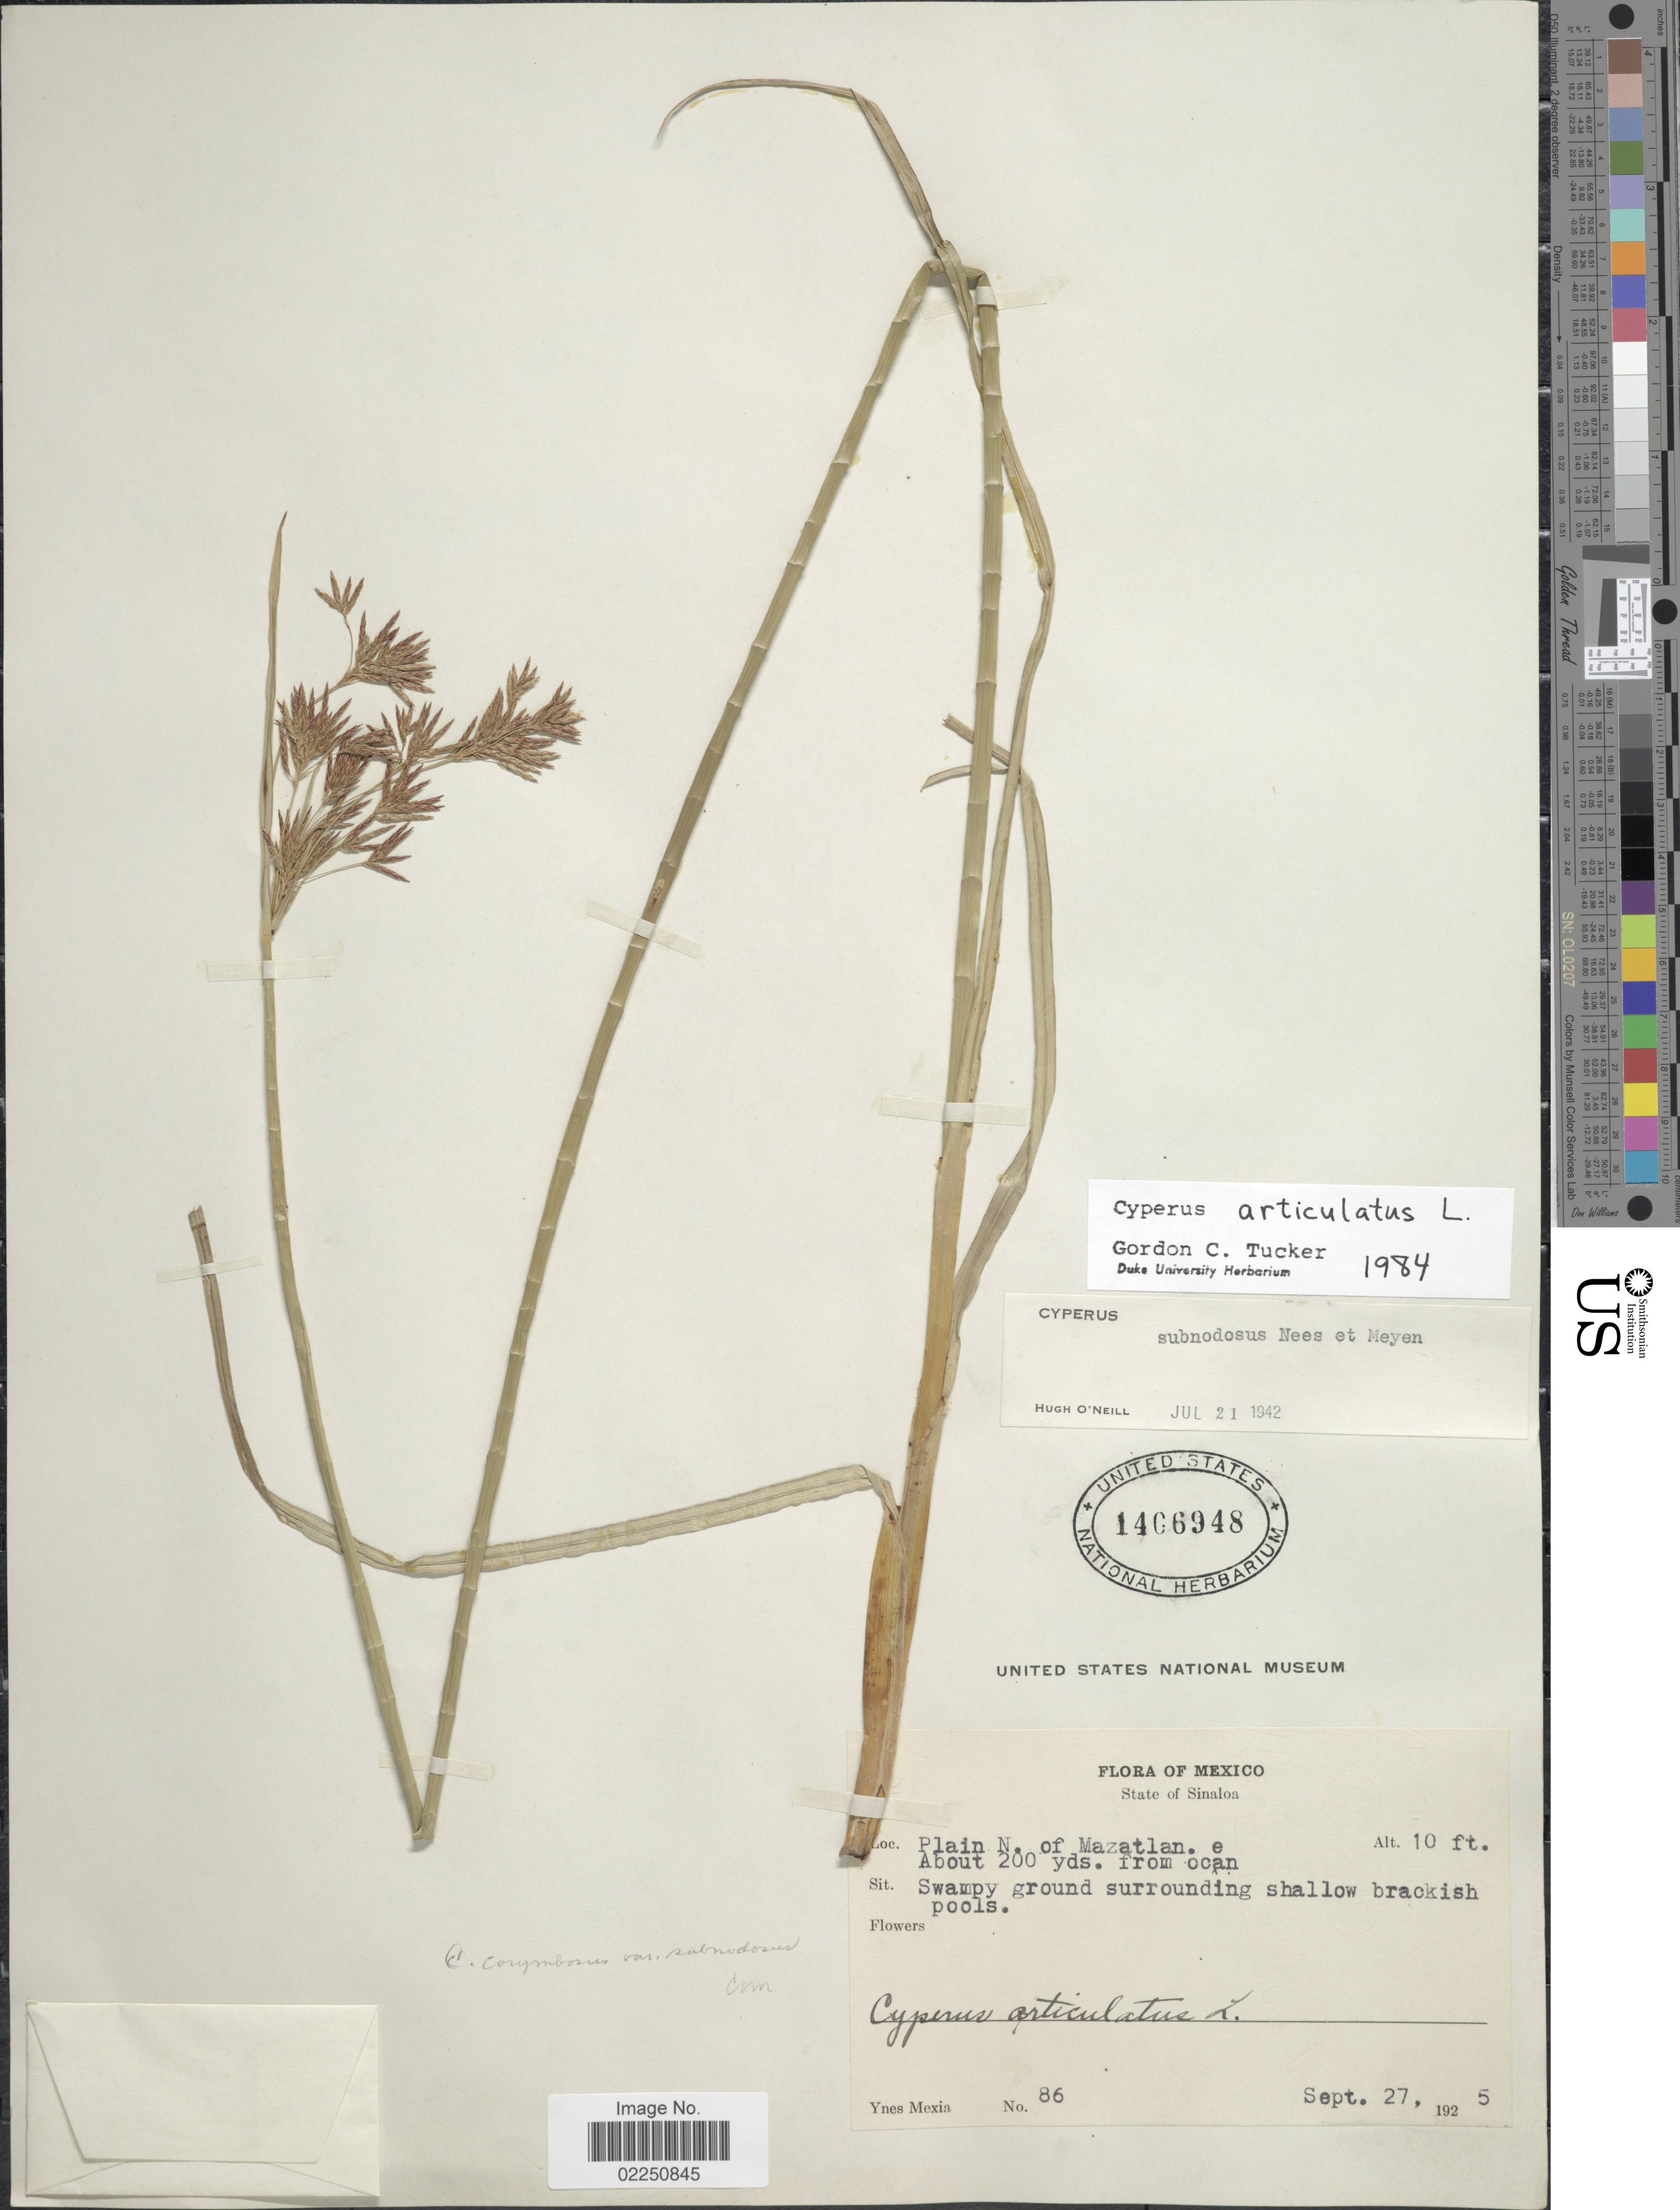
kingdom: Plantae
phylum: Tracheophyta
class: Liliopsida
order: Poales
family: Cyperaceae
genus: Cyperus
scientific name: Cyperus articulatus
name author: L.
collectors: Y. Mexia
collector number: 86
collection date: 1925-09-27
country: Mexico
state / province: Sinaloa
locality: Plain N. of Mazatlan. e About 200 yds from ocan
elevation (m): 3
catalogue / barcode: US 1406948